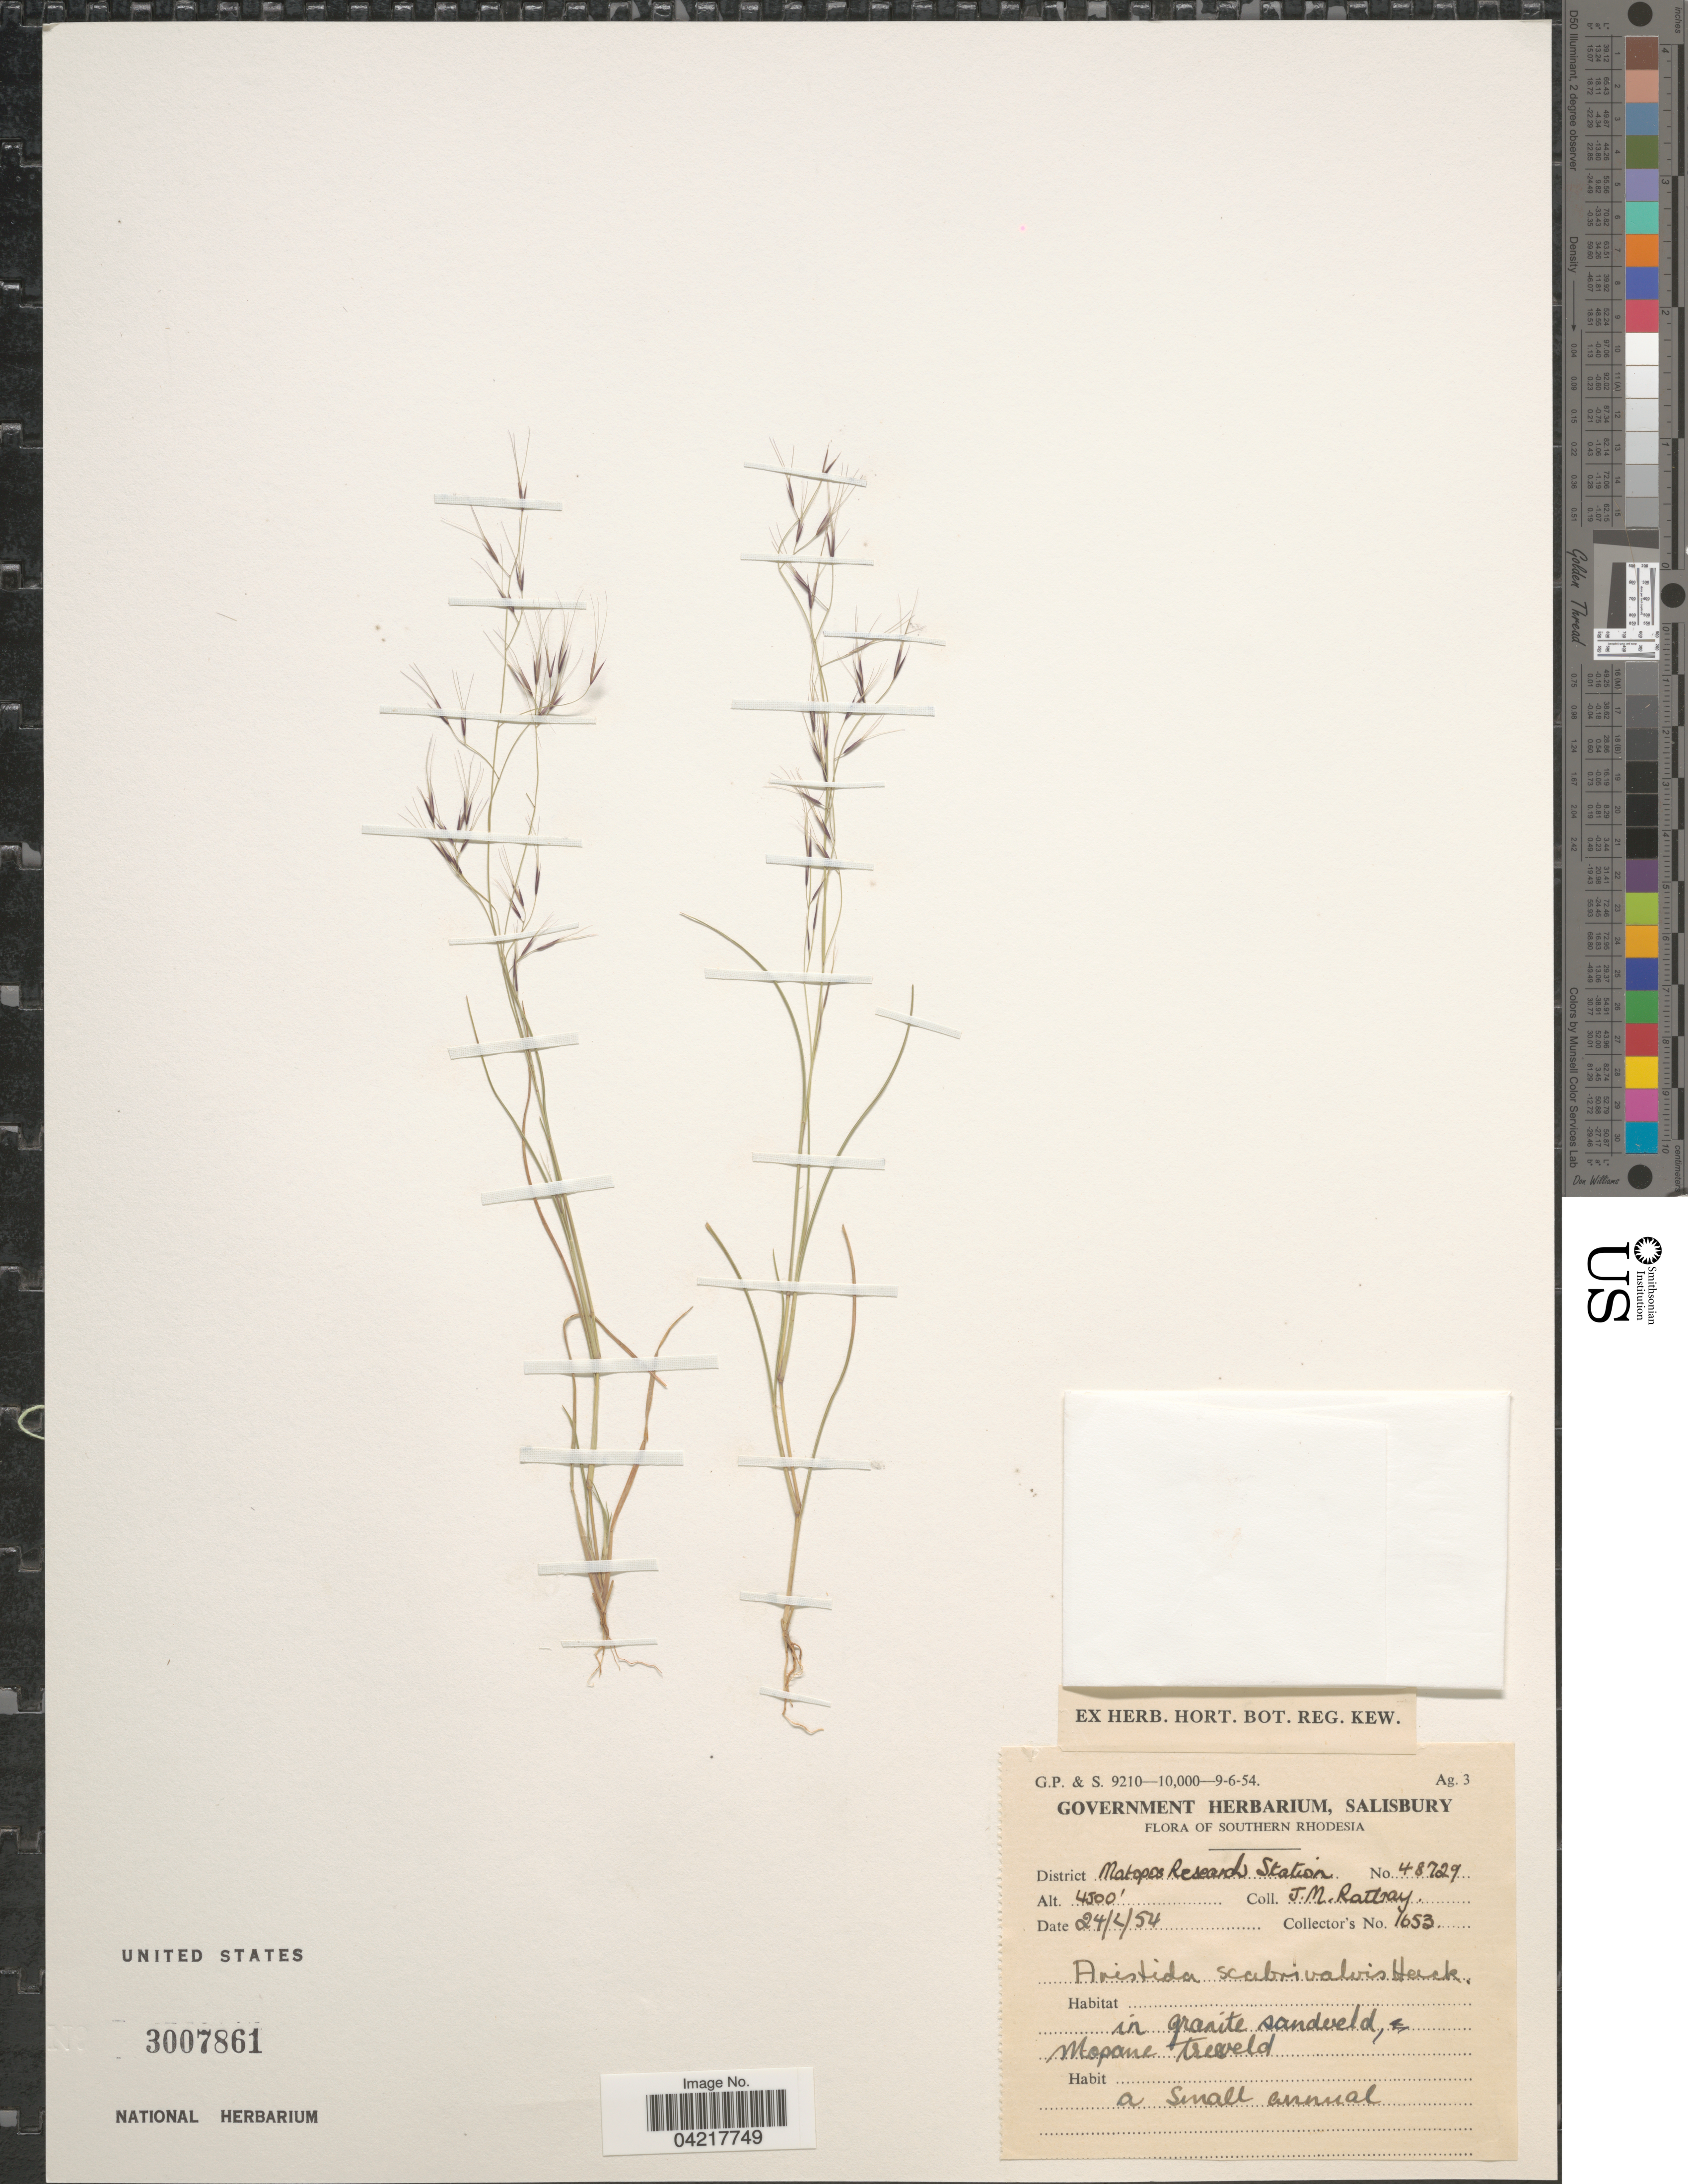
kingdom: Plantae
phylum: Tracheophyta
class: Liliopsida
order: Poales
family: Poaceae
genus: Aristida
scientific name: Aristida scabrivalvis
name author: Hack.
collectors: J. Rattray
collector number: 1653/48729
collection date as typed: Transcribed d/m/y: 24/2/54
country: Zimbabwe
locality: Southern Rhodesia. Matopos Research Station.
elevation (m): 1372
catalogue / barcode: US 3007861